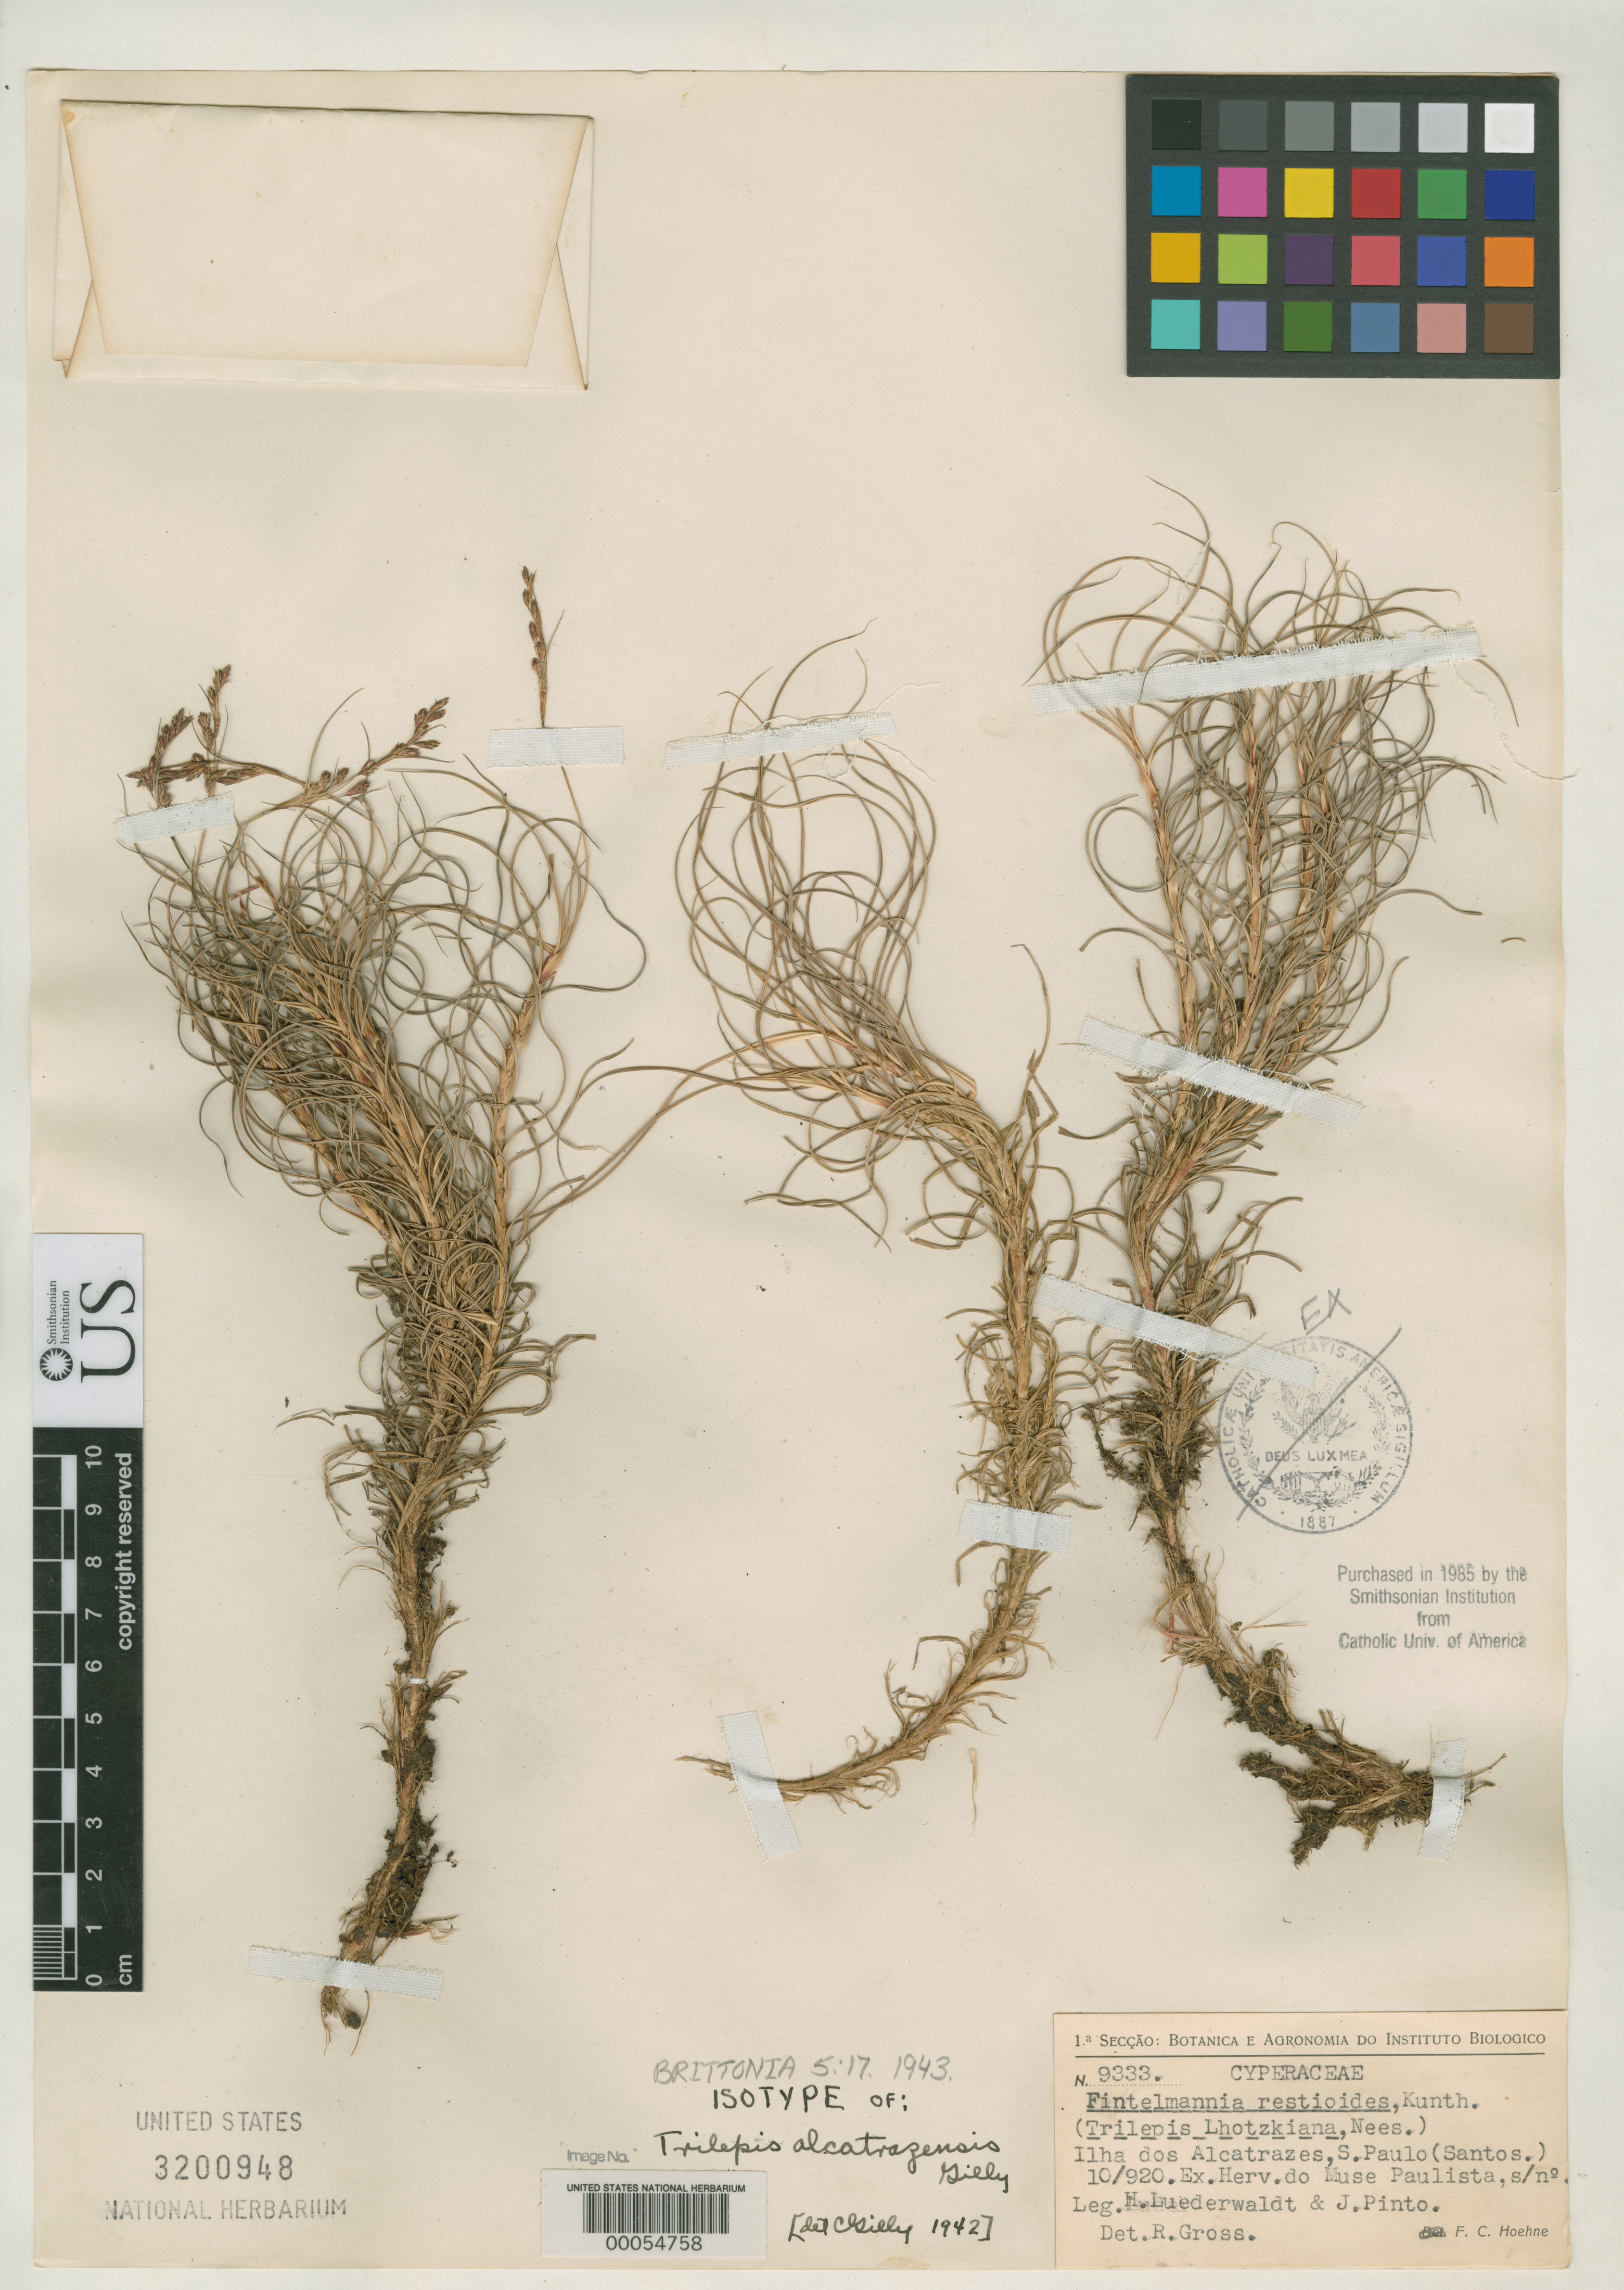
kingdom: Plantae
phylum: Tracheophyta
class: Liliopsida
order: Poales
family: Cyperaceae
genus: Trilepis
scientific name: Trilepis alcatrazensis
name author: Gilly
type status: Isotype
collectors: H. Luederwaldt & J. Pinto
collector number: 9333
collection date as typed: Oct 1920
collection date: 1920-10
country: Brazil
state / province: São Paulo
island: Alcatrazes Island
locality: Santos, island.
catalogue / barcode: US 3200948